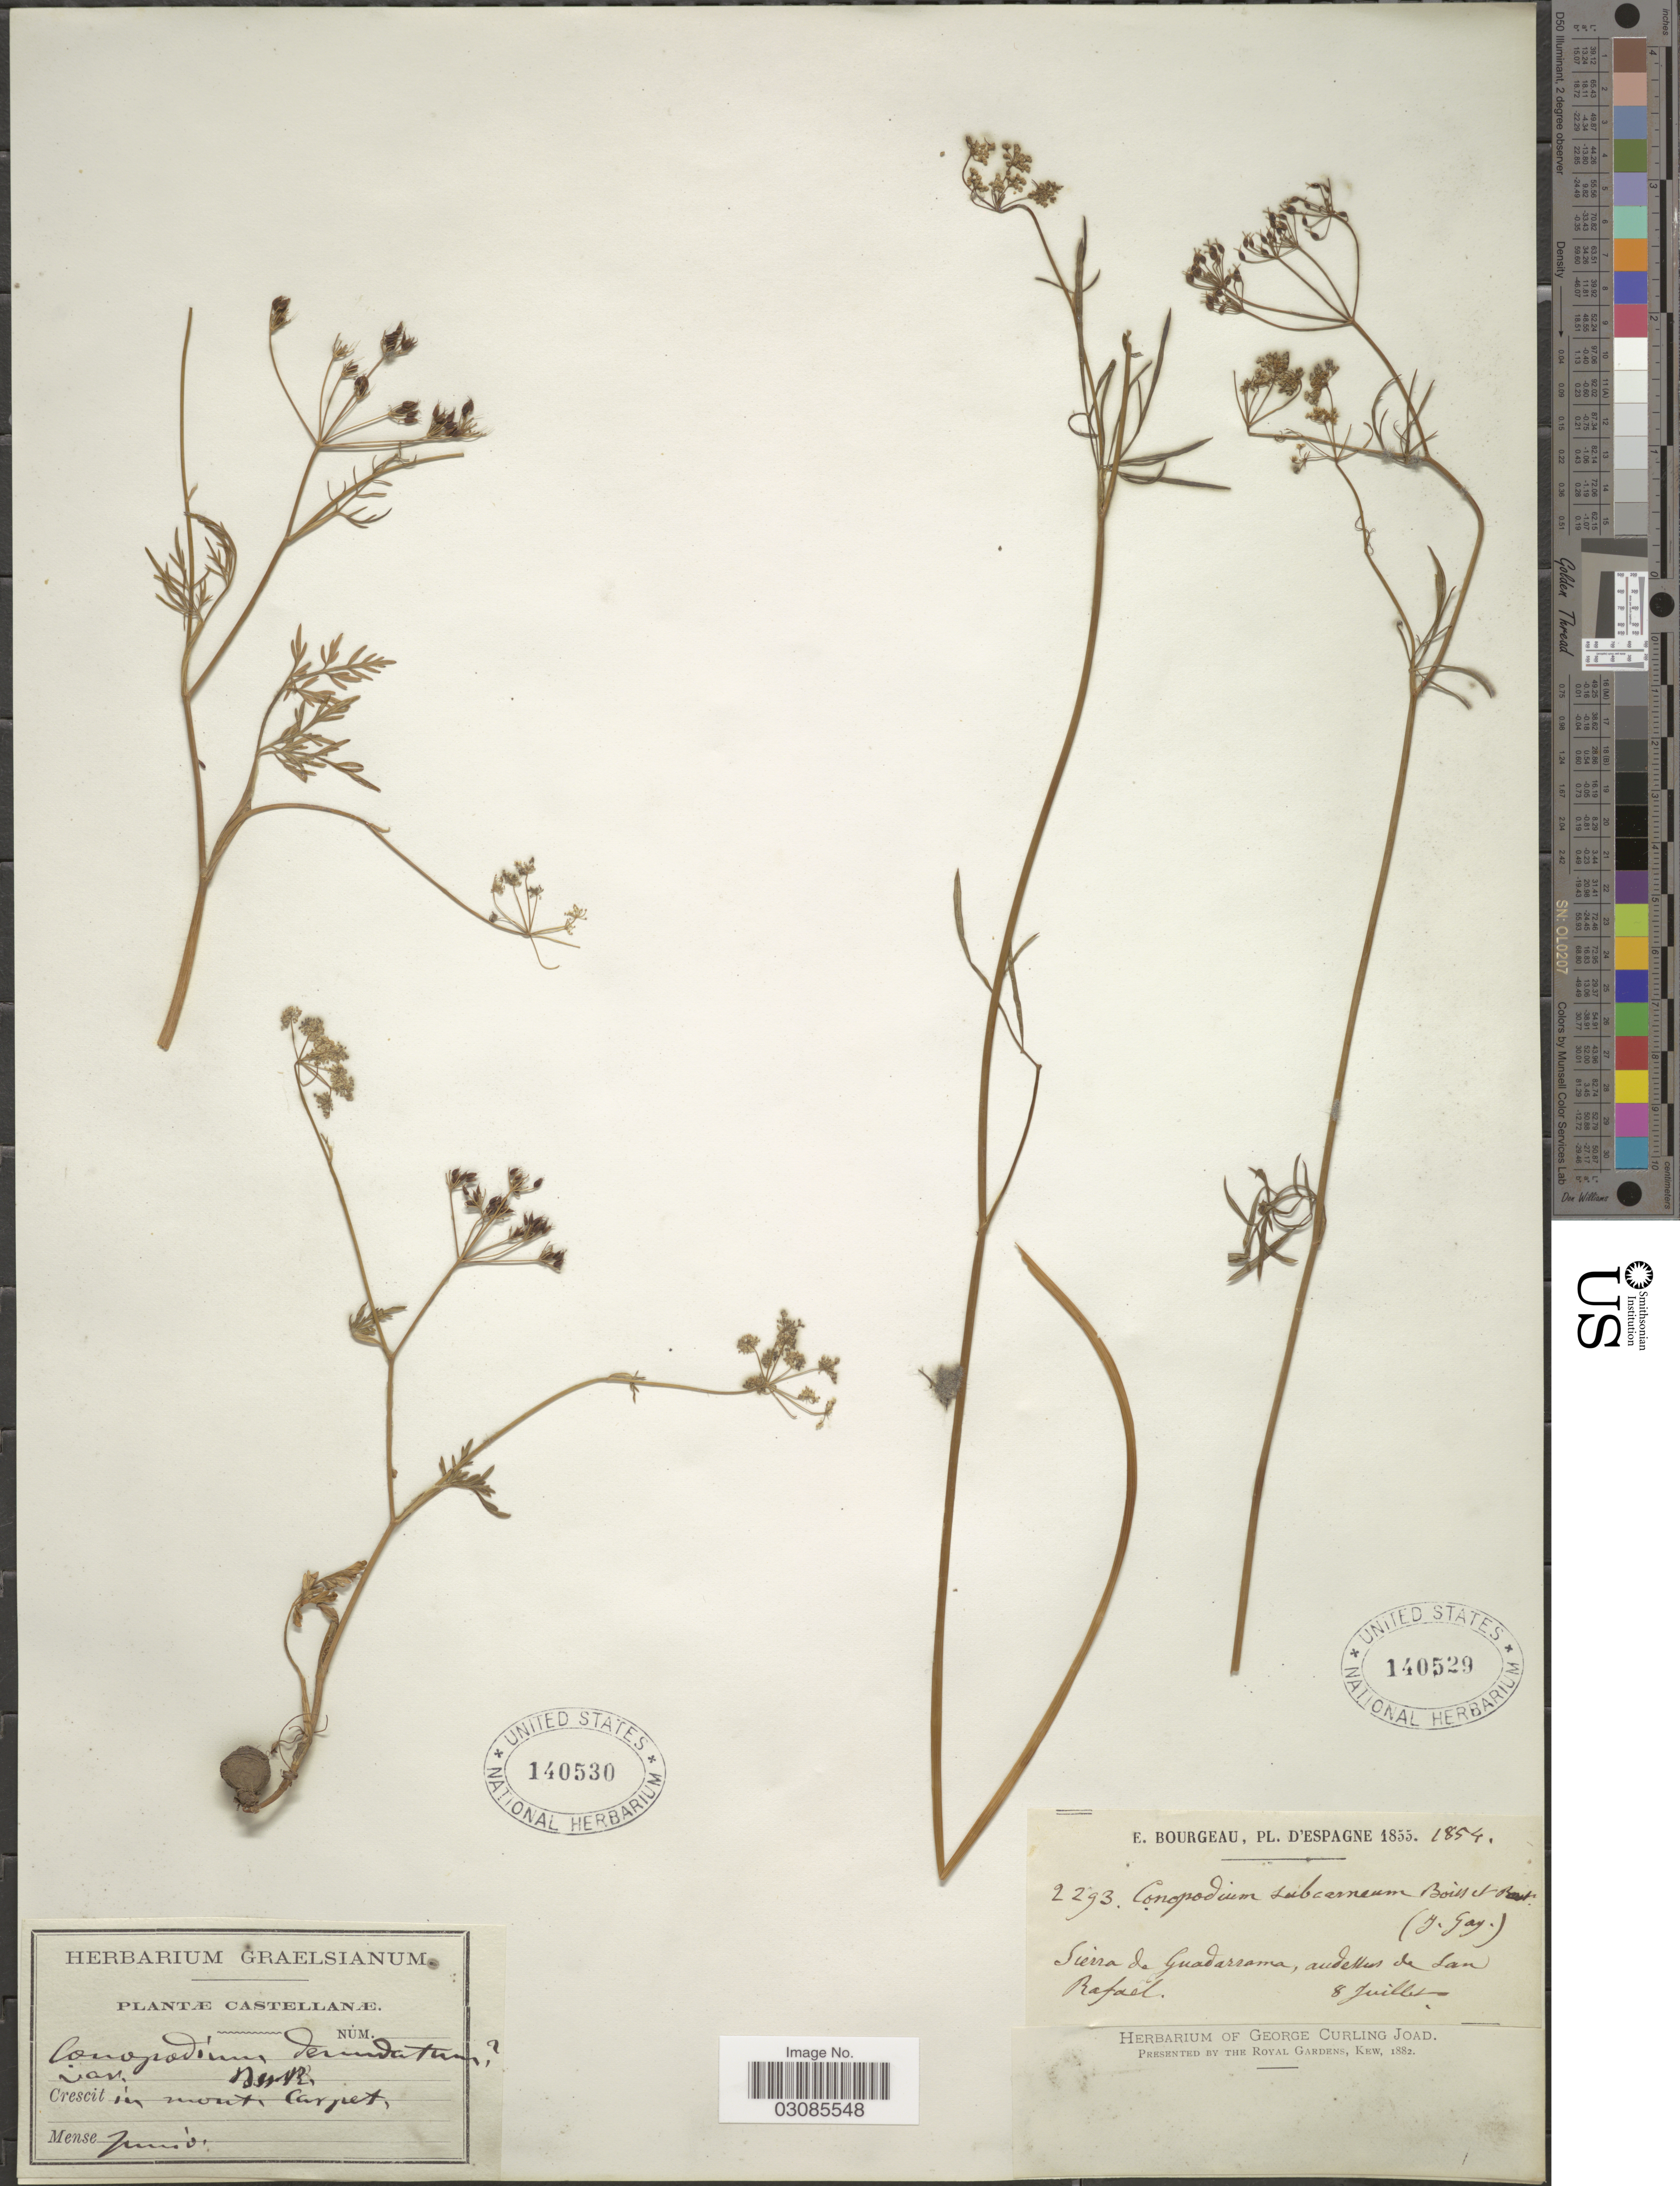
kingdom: Plantae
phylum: Tracheophyta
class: Magnoliopsida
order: Apiales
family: Apiaceae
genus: Conopodium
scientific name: Conopodium denudatum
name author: (DC.) W.D.J. Koch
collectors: E. Bourgeau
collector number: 2293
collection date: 1854-07-08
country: Spain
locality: Espagne. Sierra de Guadarrama, andellus de San Rafael.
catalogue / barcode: US 140529-2